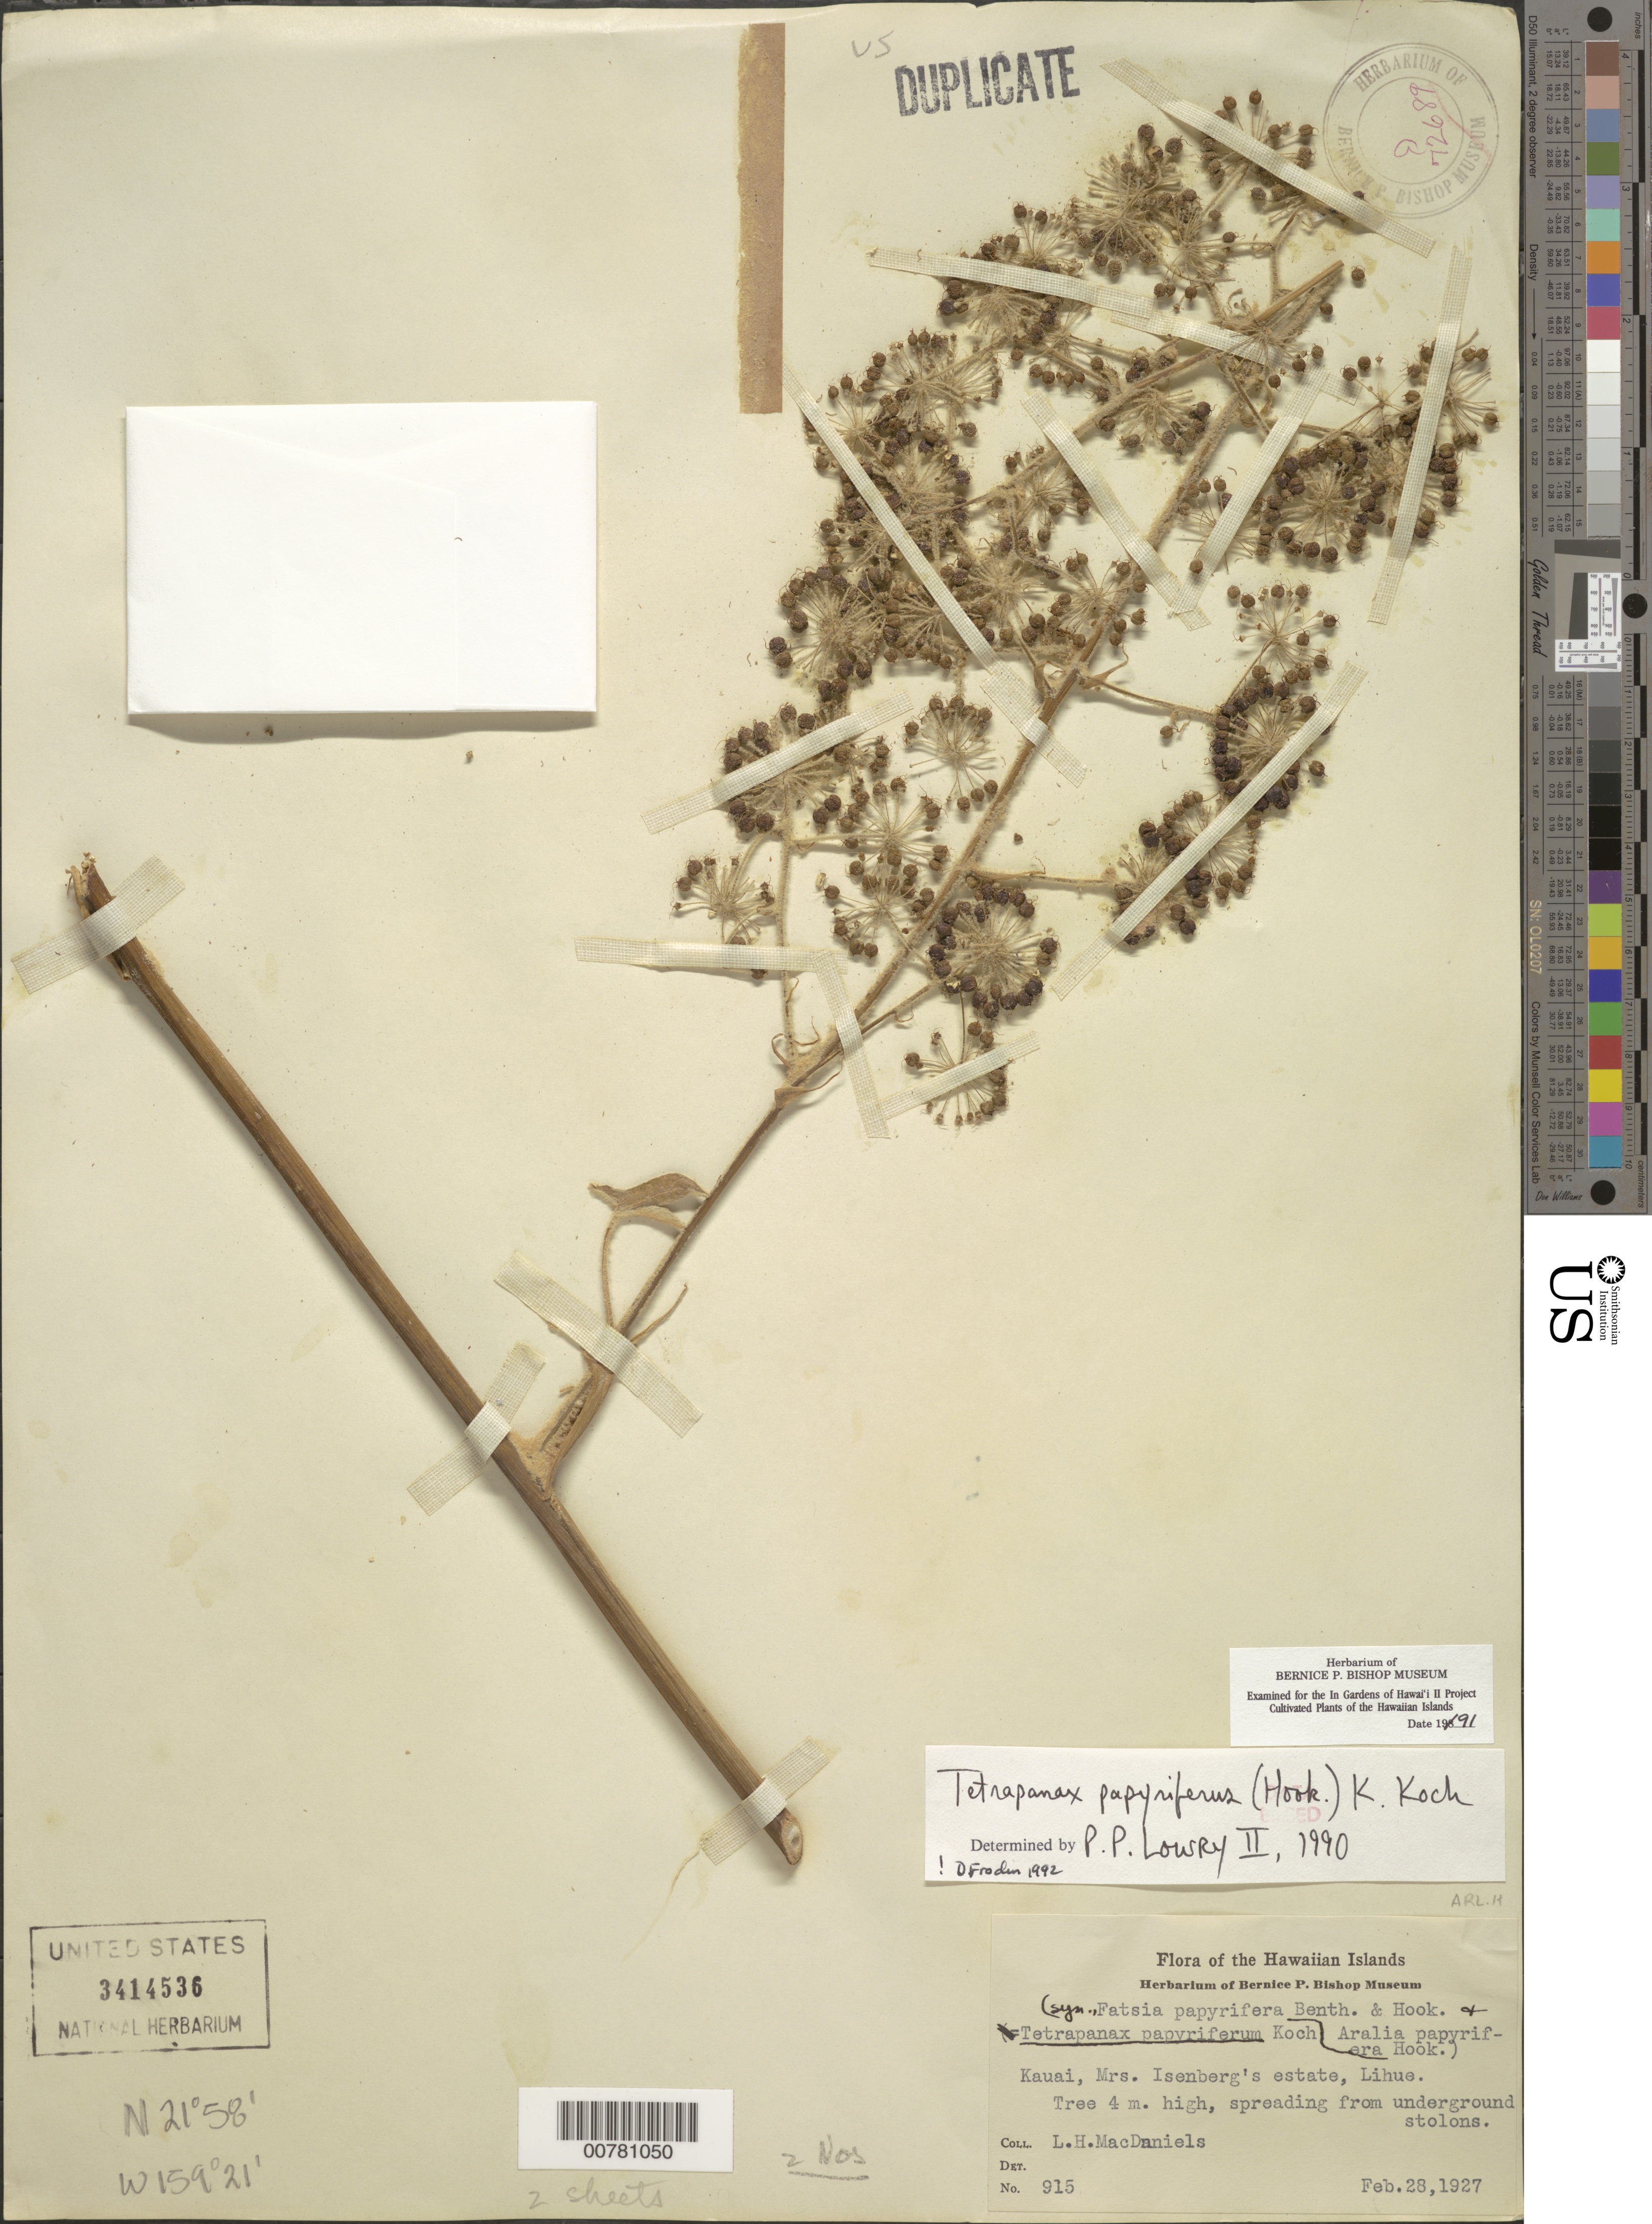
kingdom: Plantae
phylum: Tracheophyta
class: Magnoliopsida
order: Apiales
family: Araliaceae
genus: Tetrapanax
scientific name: Tetrapanax papyrifer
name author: (Hook.) K. Koch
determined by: Lowry, P. P., (MO), Missouri Botanical Garden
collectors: L. MacDaniels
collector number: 915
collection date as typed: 28 Feb 1927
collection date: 1927-02-28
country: United States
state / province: Hawaii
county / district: Kaui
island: Kaua'i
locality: Mrs. Isenberg's estate, Lihue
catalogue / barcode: US 3414536